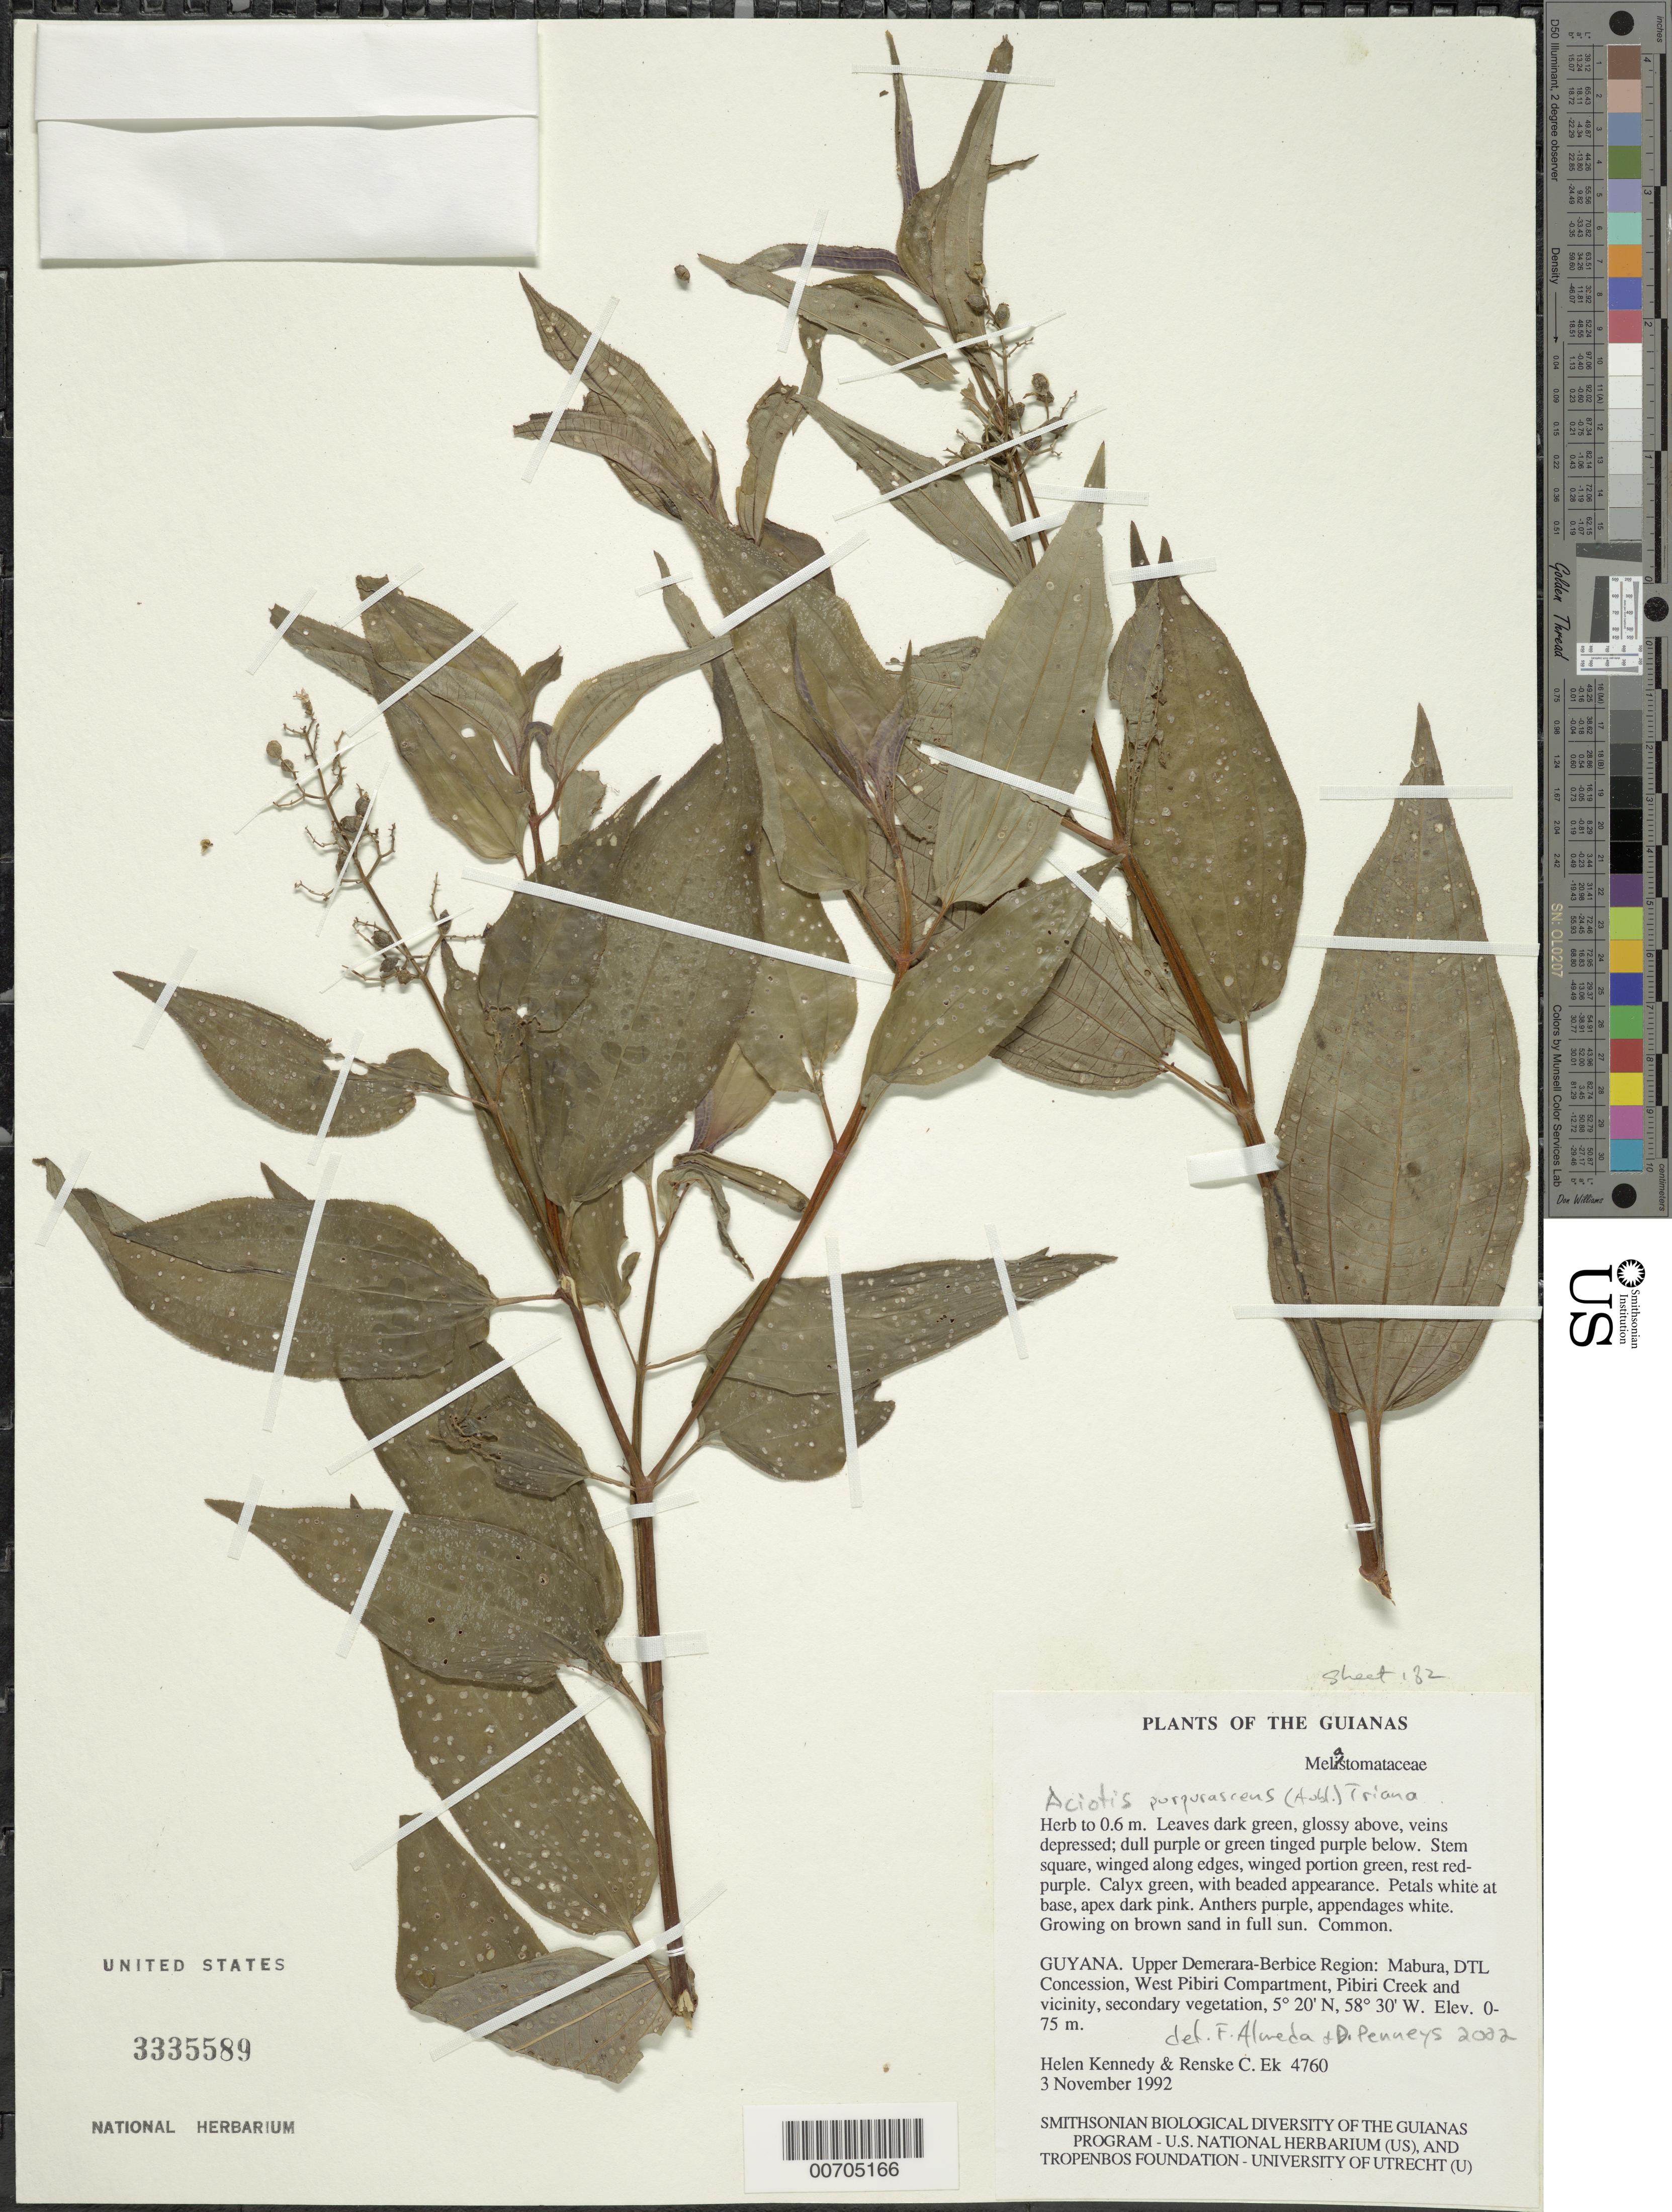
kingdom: Plantae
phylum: Tracheophyta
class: Magnoliopsida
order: Myrtales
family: Melastomataceae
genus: Aciotis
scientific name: Aciotis purpurascens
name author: (Aubl.) Triana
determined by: Almeda, F.; Penneys, D. S.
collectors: H. Kennedy & R. C. Ek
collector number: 4760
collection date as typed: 3 November 1992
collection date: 1992-11-03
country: Guyana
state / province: U. Demerara-Berbice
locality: Mabura Hill; DTL Concession, West Pibiri Compartment, Pibiri Creek & vicinity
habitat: Secondary vegetation, brown sand in full sun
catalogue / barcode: US 3335589